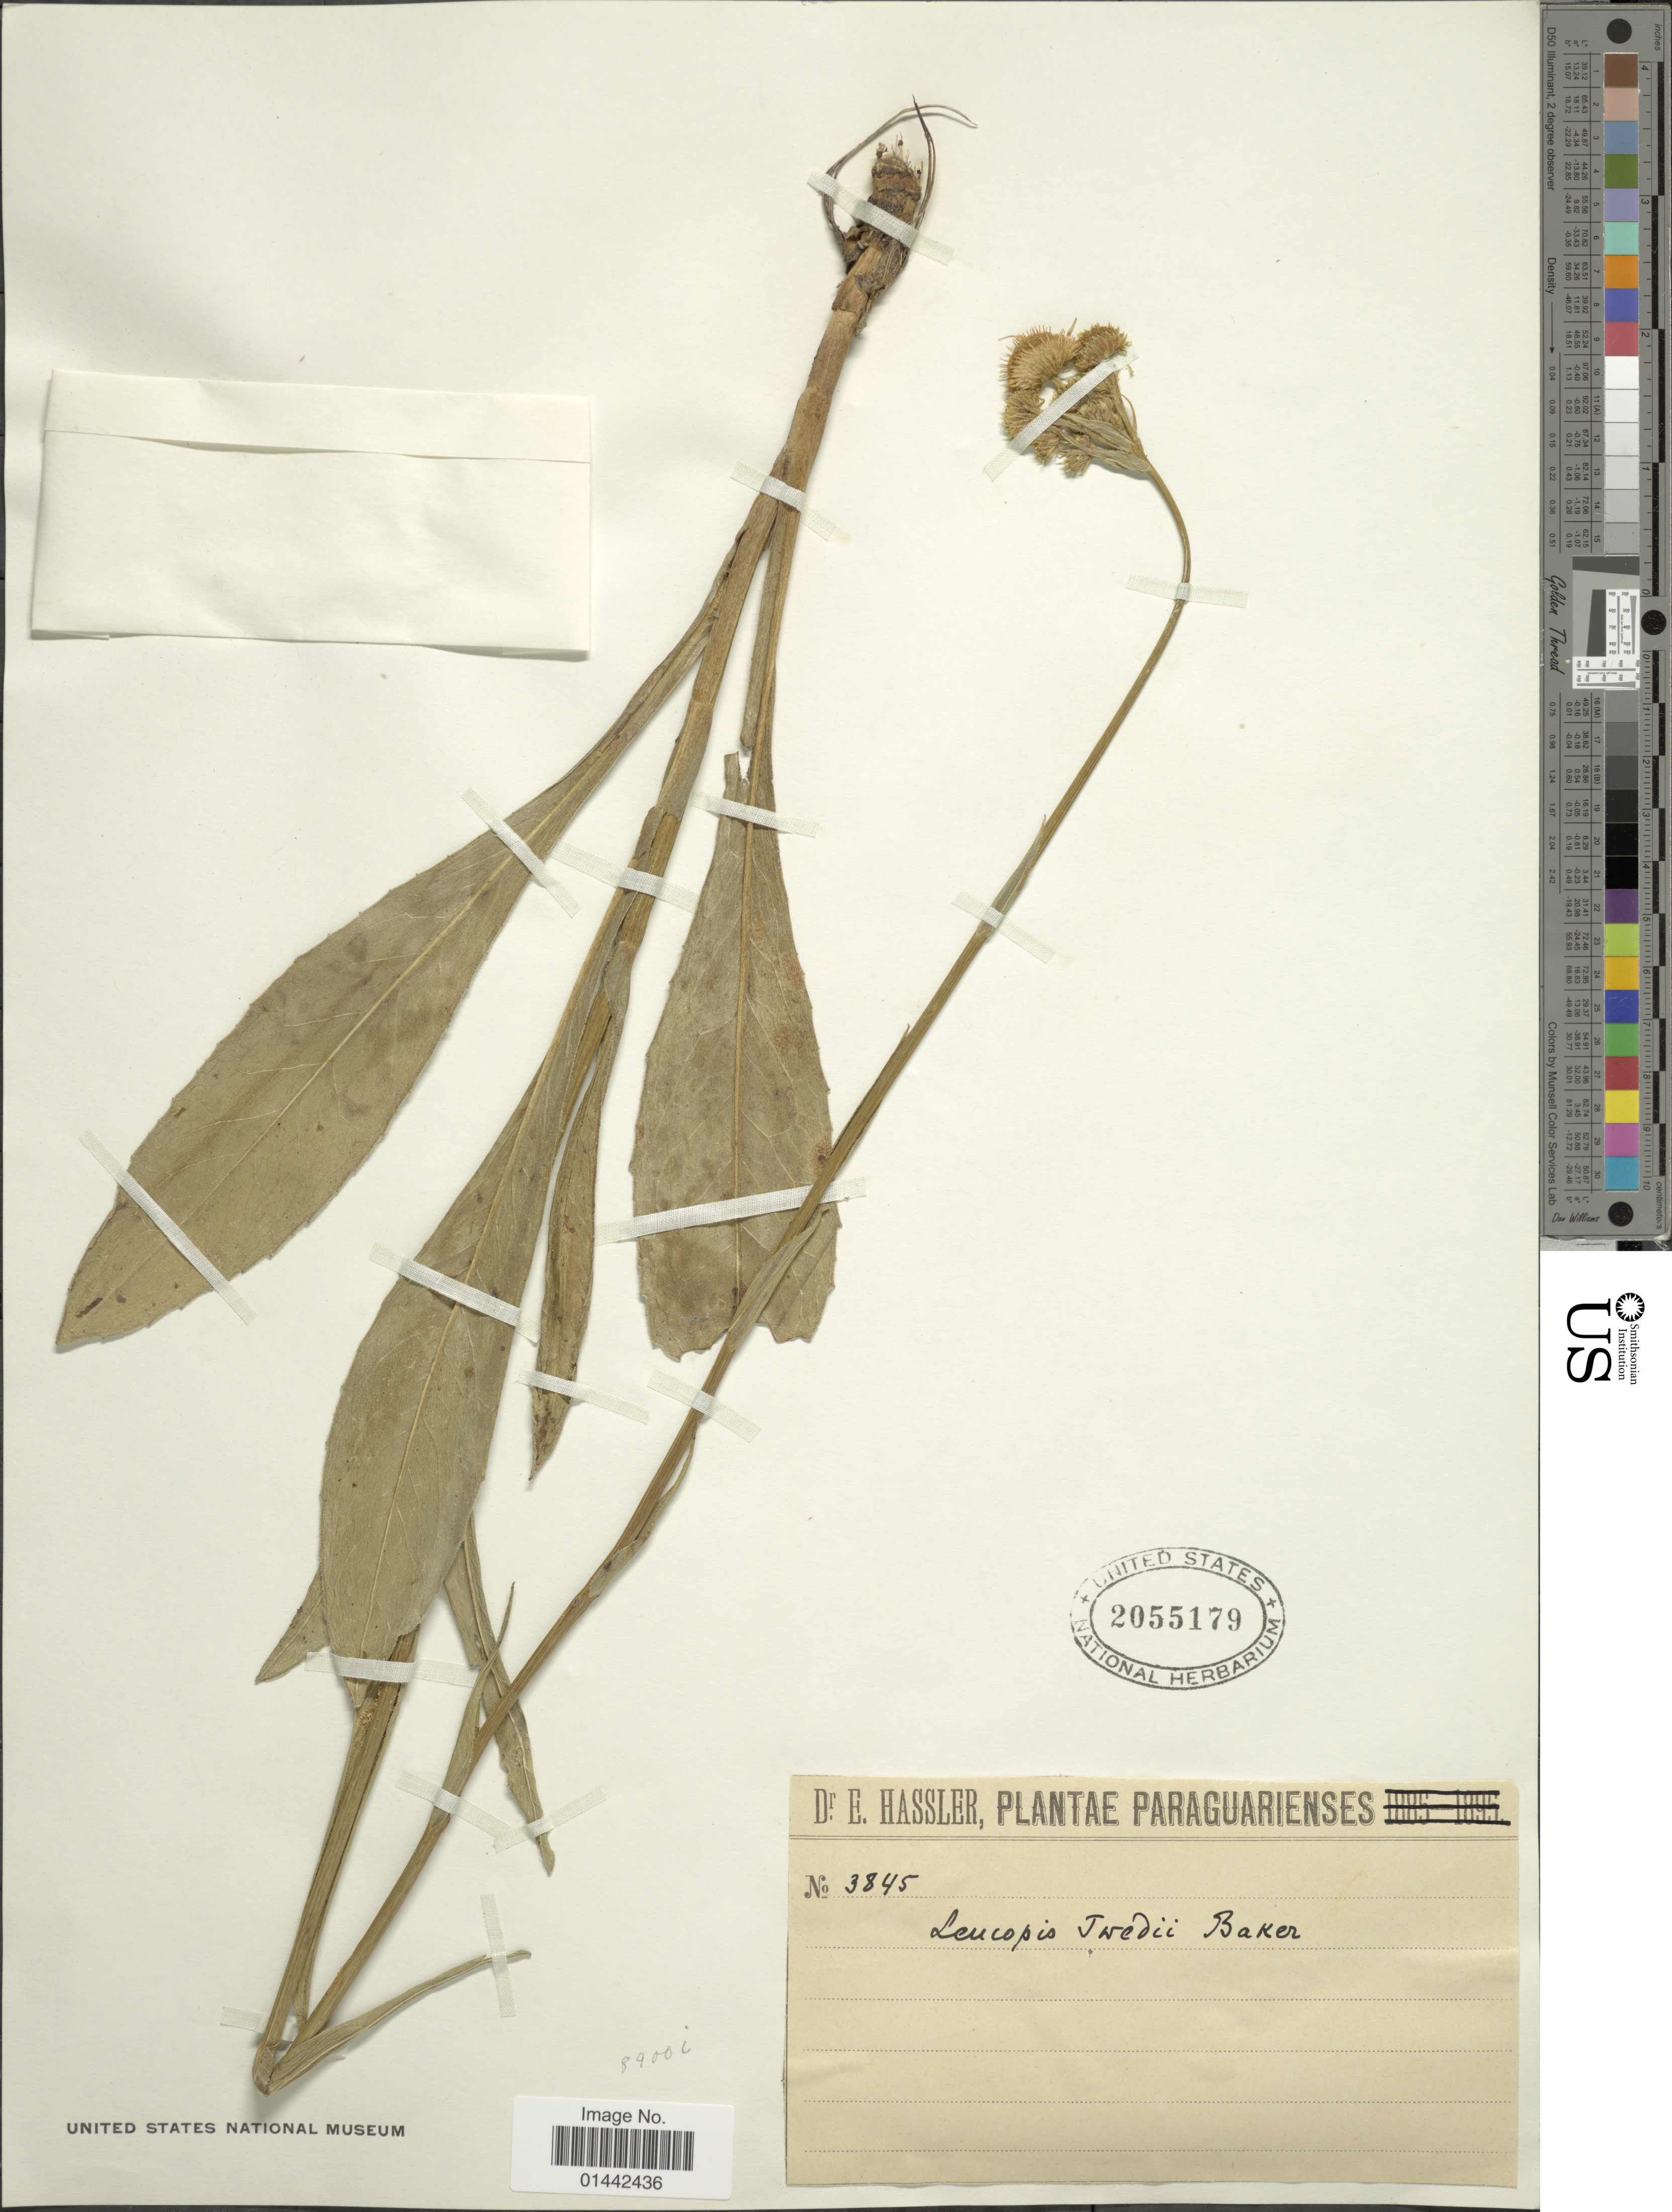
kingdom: Plantae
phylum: Tracheophyta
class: Magnoliopsida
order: Asterales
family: Asteraceae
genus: Erigeron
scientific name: Erigeron tweediei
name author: Hook. & Arn.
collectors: E. Hassler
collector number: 3845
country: Paraguay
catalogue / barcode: US 2055179